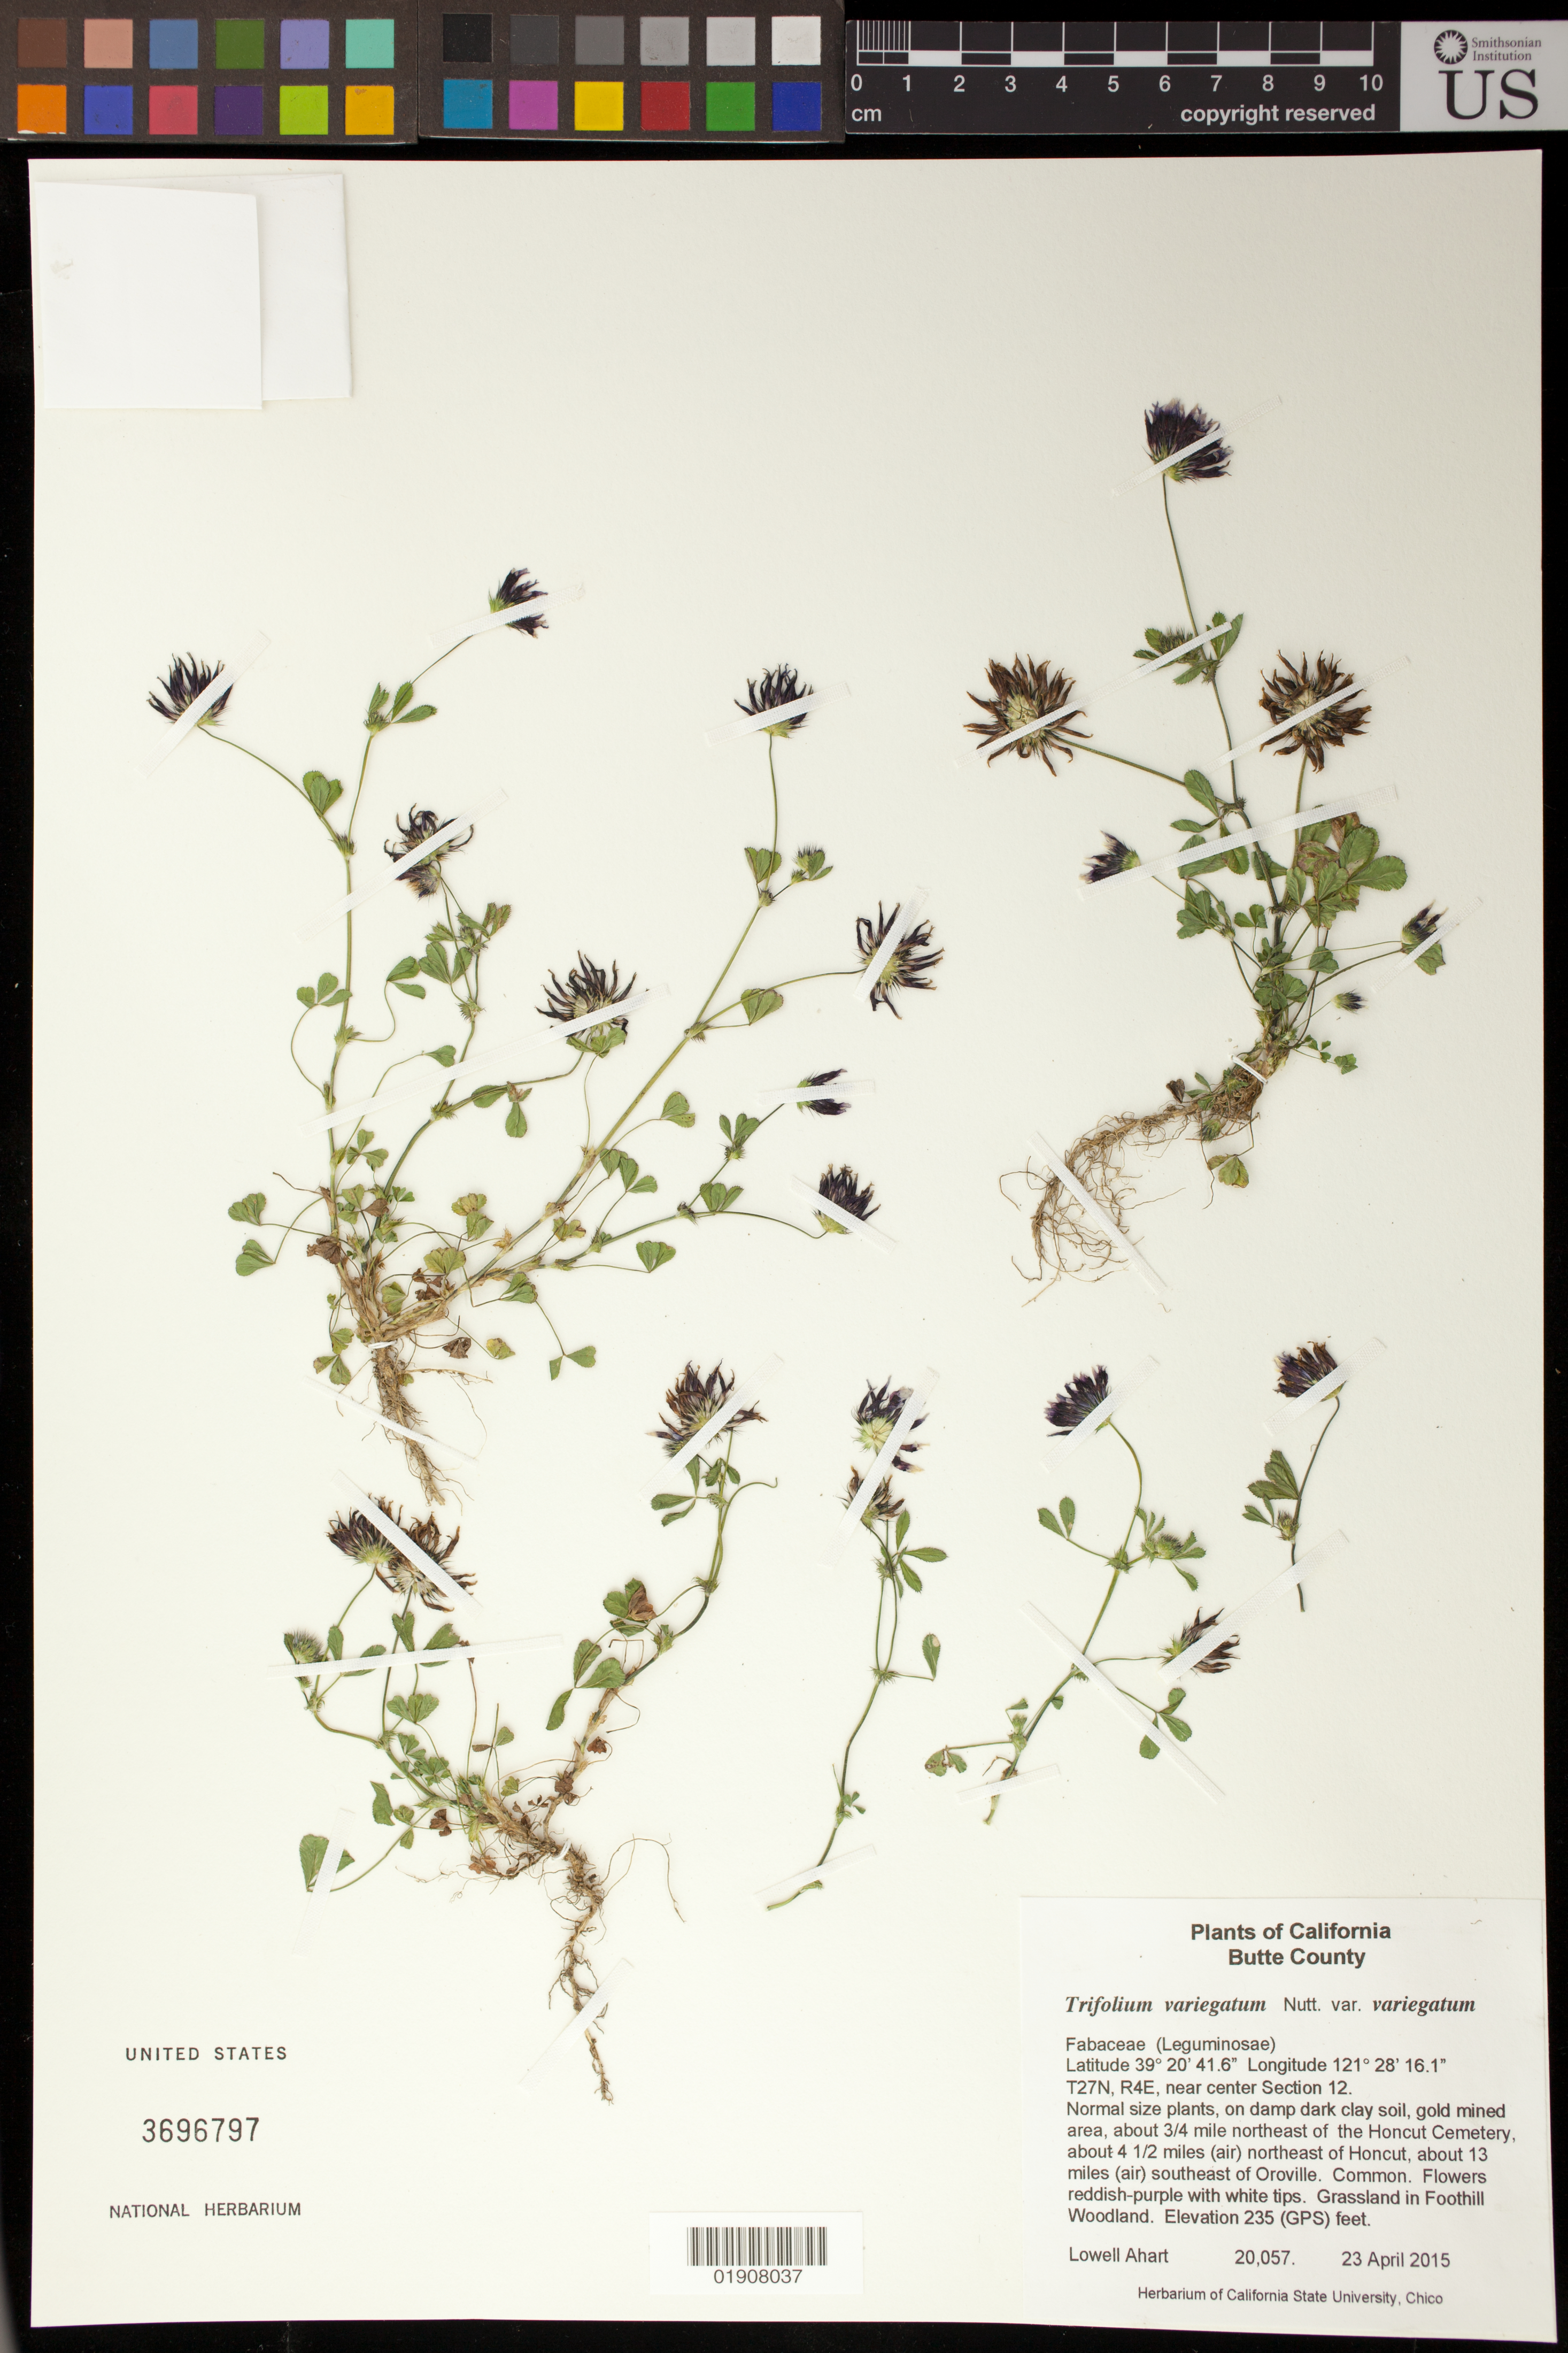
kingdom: Plantae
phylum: Tracheophyta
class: Magnoliopsida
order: Fabales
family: Fabaceae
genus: Trifolium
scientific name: Trifolium variegatum var. variegatum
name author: Nutt. ex Torr. & A. Gray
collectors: L. Ahart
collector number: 20057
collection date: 2015-04-11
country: United States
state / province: California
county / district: Butte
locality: Gold mined area, about 3/4 mile northeast of the Honcut Cemetery, about 4 1/2 miles (air) northeast of Honcut, about 13 miles (air) southeast of Oroville.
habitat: Grassland in Foothill Woodland.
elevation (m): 72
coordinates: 39 20 41.6 N, 121 28 16.1 W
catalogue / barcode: US 3696797